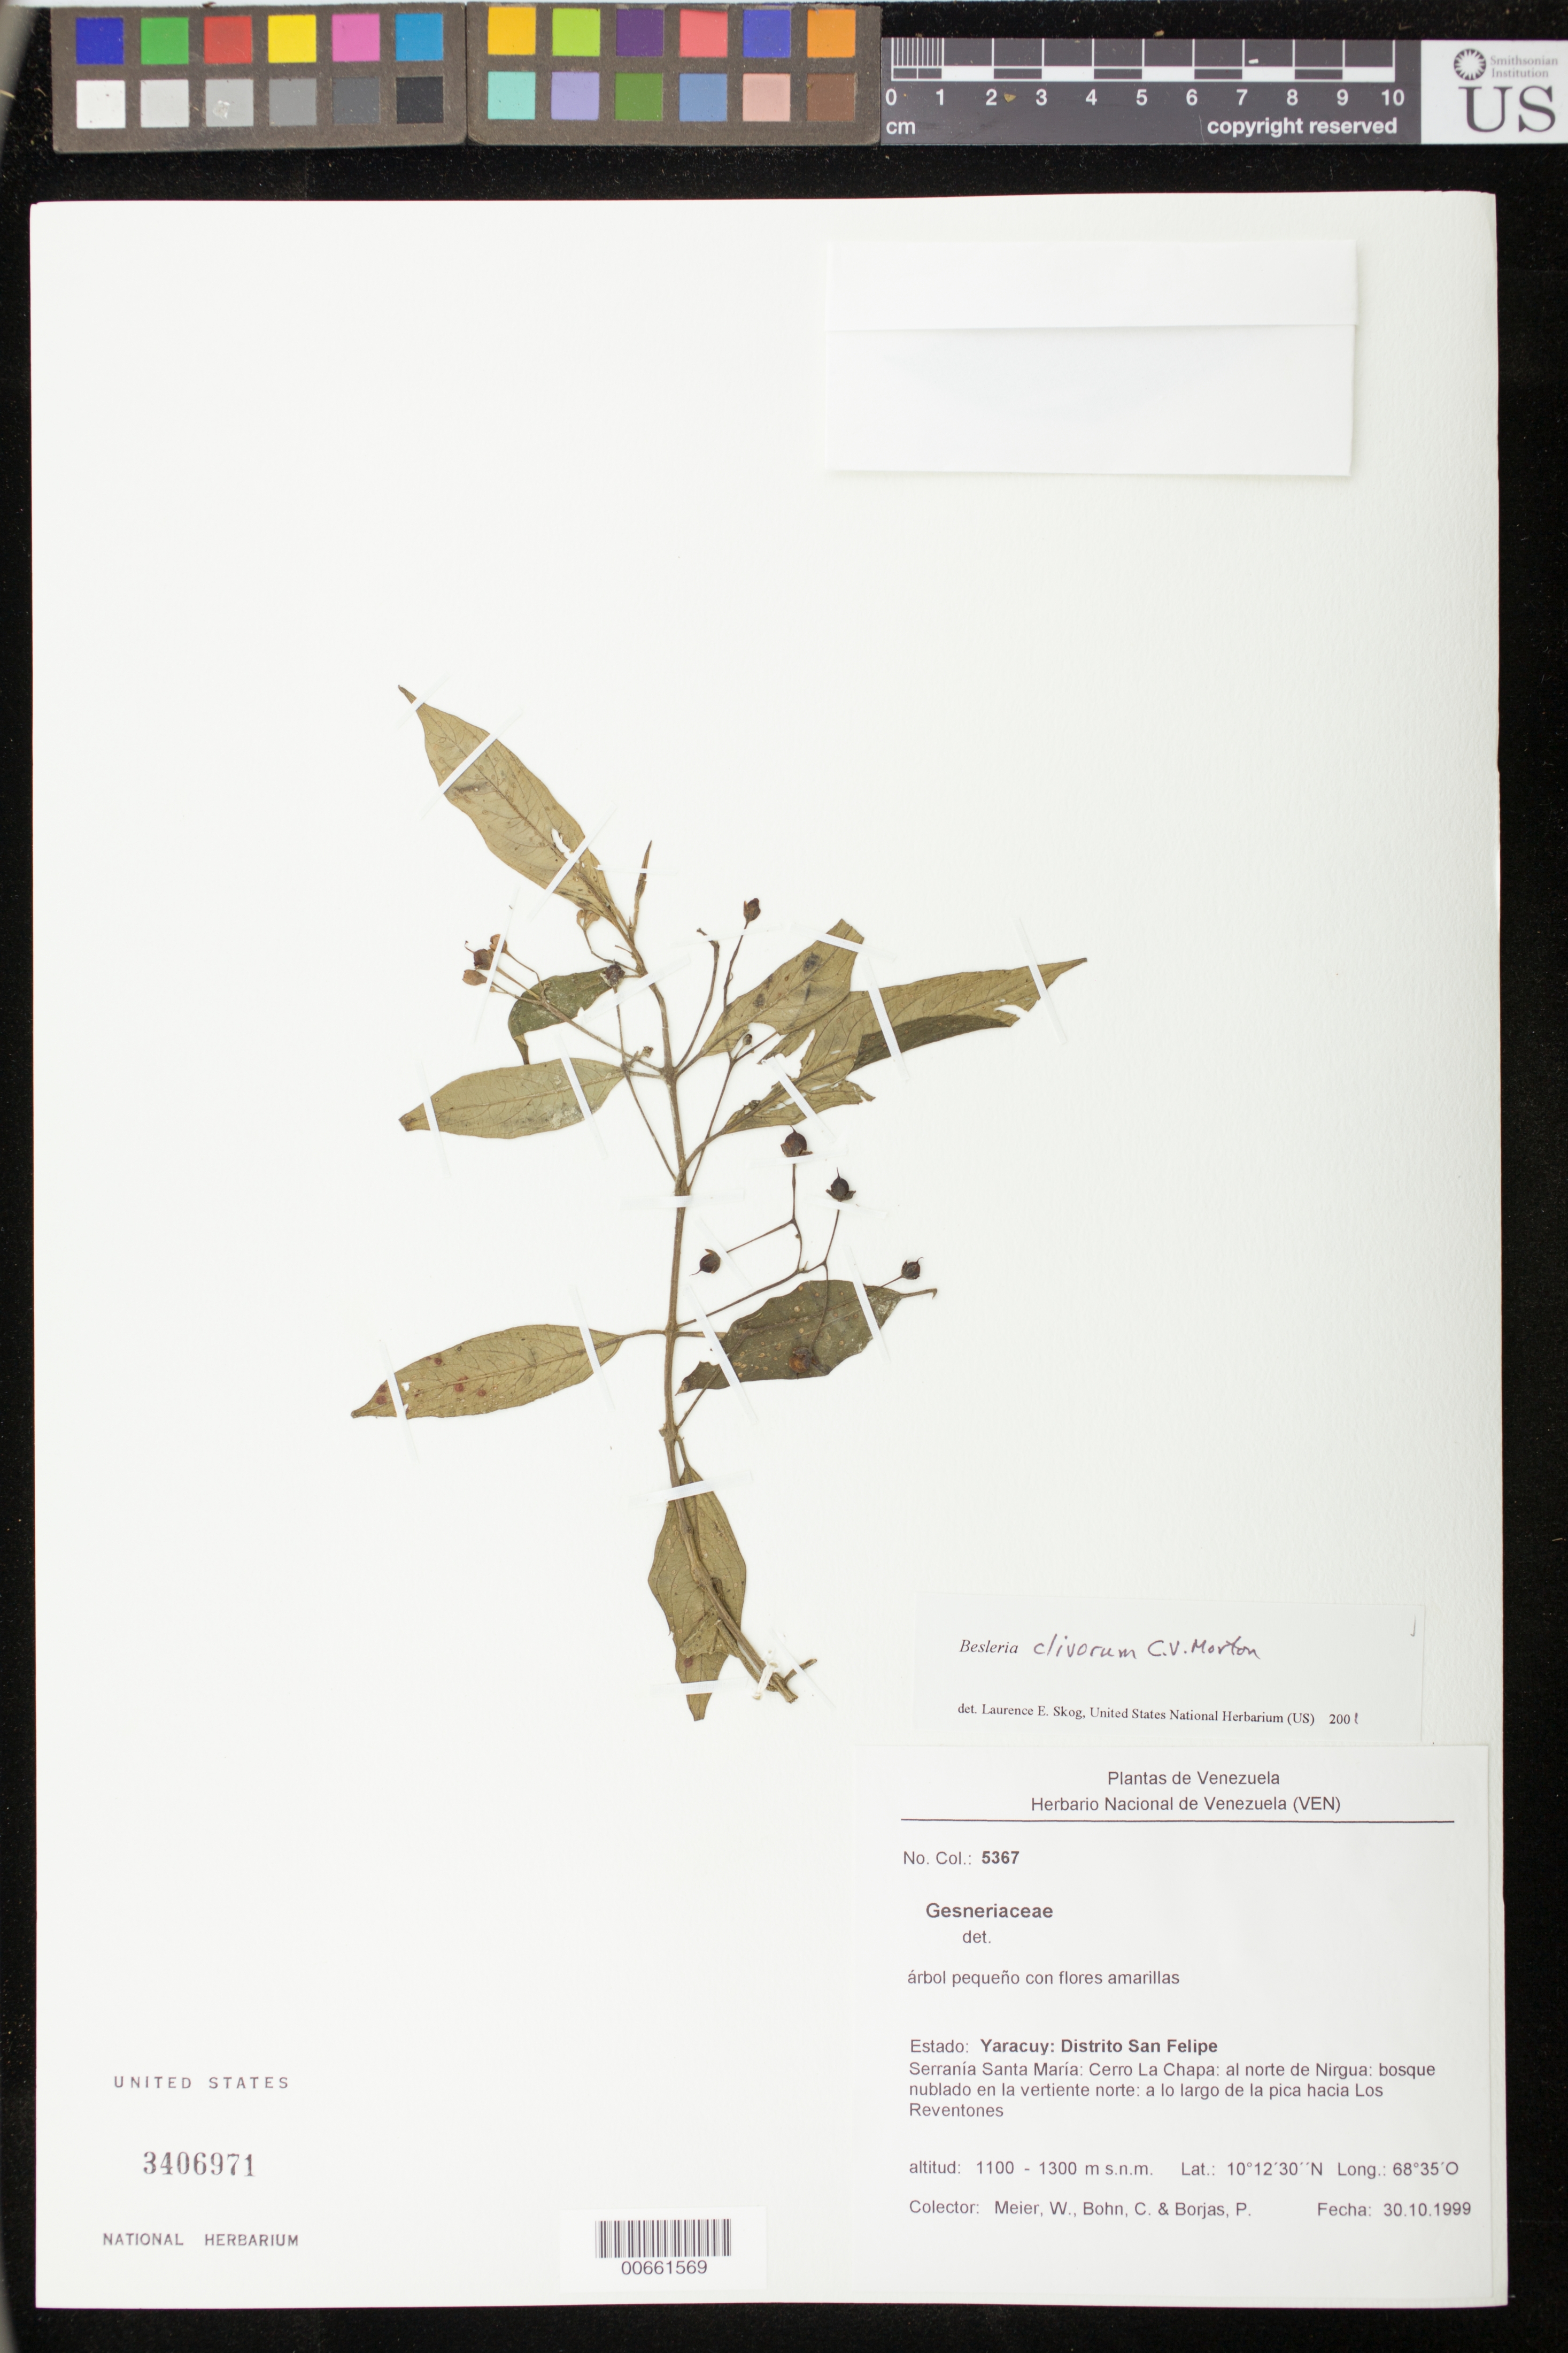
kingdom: Plantae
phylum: Tracheophyta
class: Magnoliopsida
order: Lamiales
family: Gesneriaceae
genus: Besleria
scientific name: Besleria clivorum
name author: C.V. Morton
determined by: Skog, Laurence E.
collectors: W. Meier, C. Bohn & P. Borjas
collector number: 5367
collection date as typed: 30 Oct 1999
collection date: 1999-10-30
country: Venezuela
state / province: Yaracuy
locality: Distrito San Felipe; Serranía Santa María: Cerro La Chapa: al norte de Nirgua: a lo largo de la pica hacia Los Reventones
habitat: Bosque nublado en la vertiente norte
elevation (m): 1100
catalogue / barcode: US 3406971